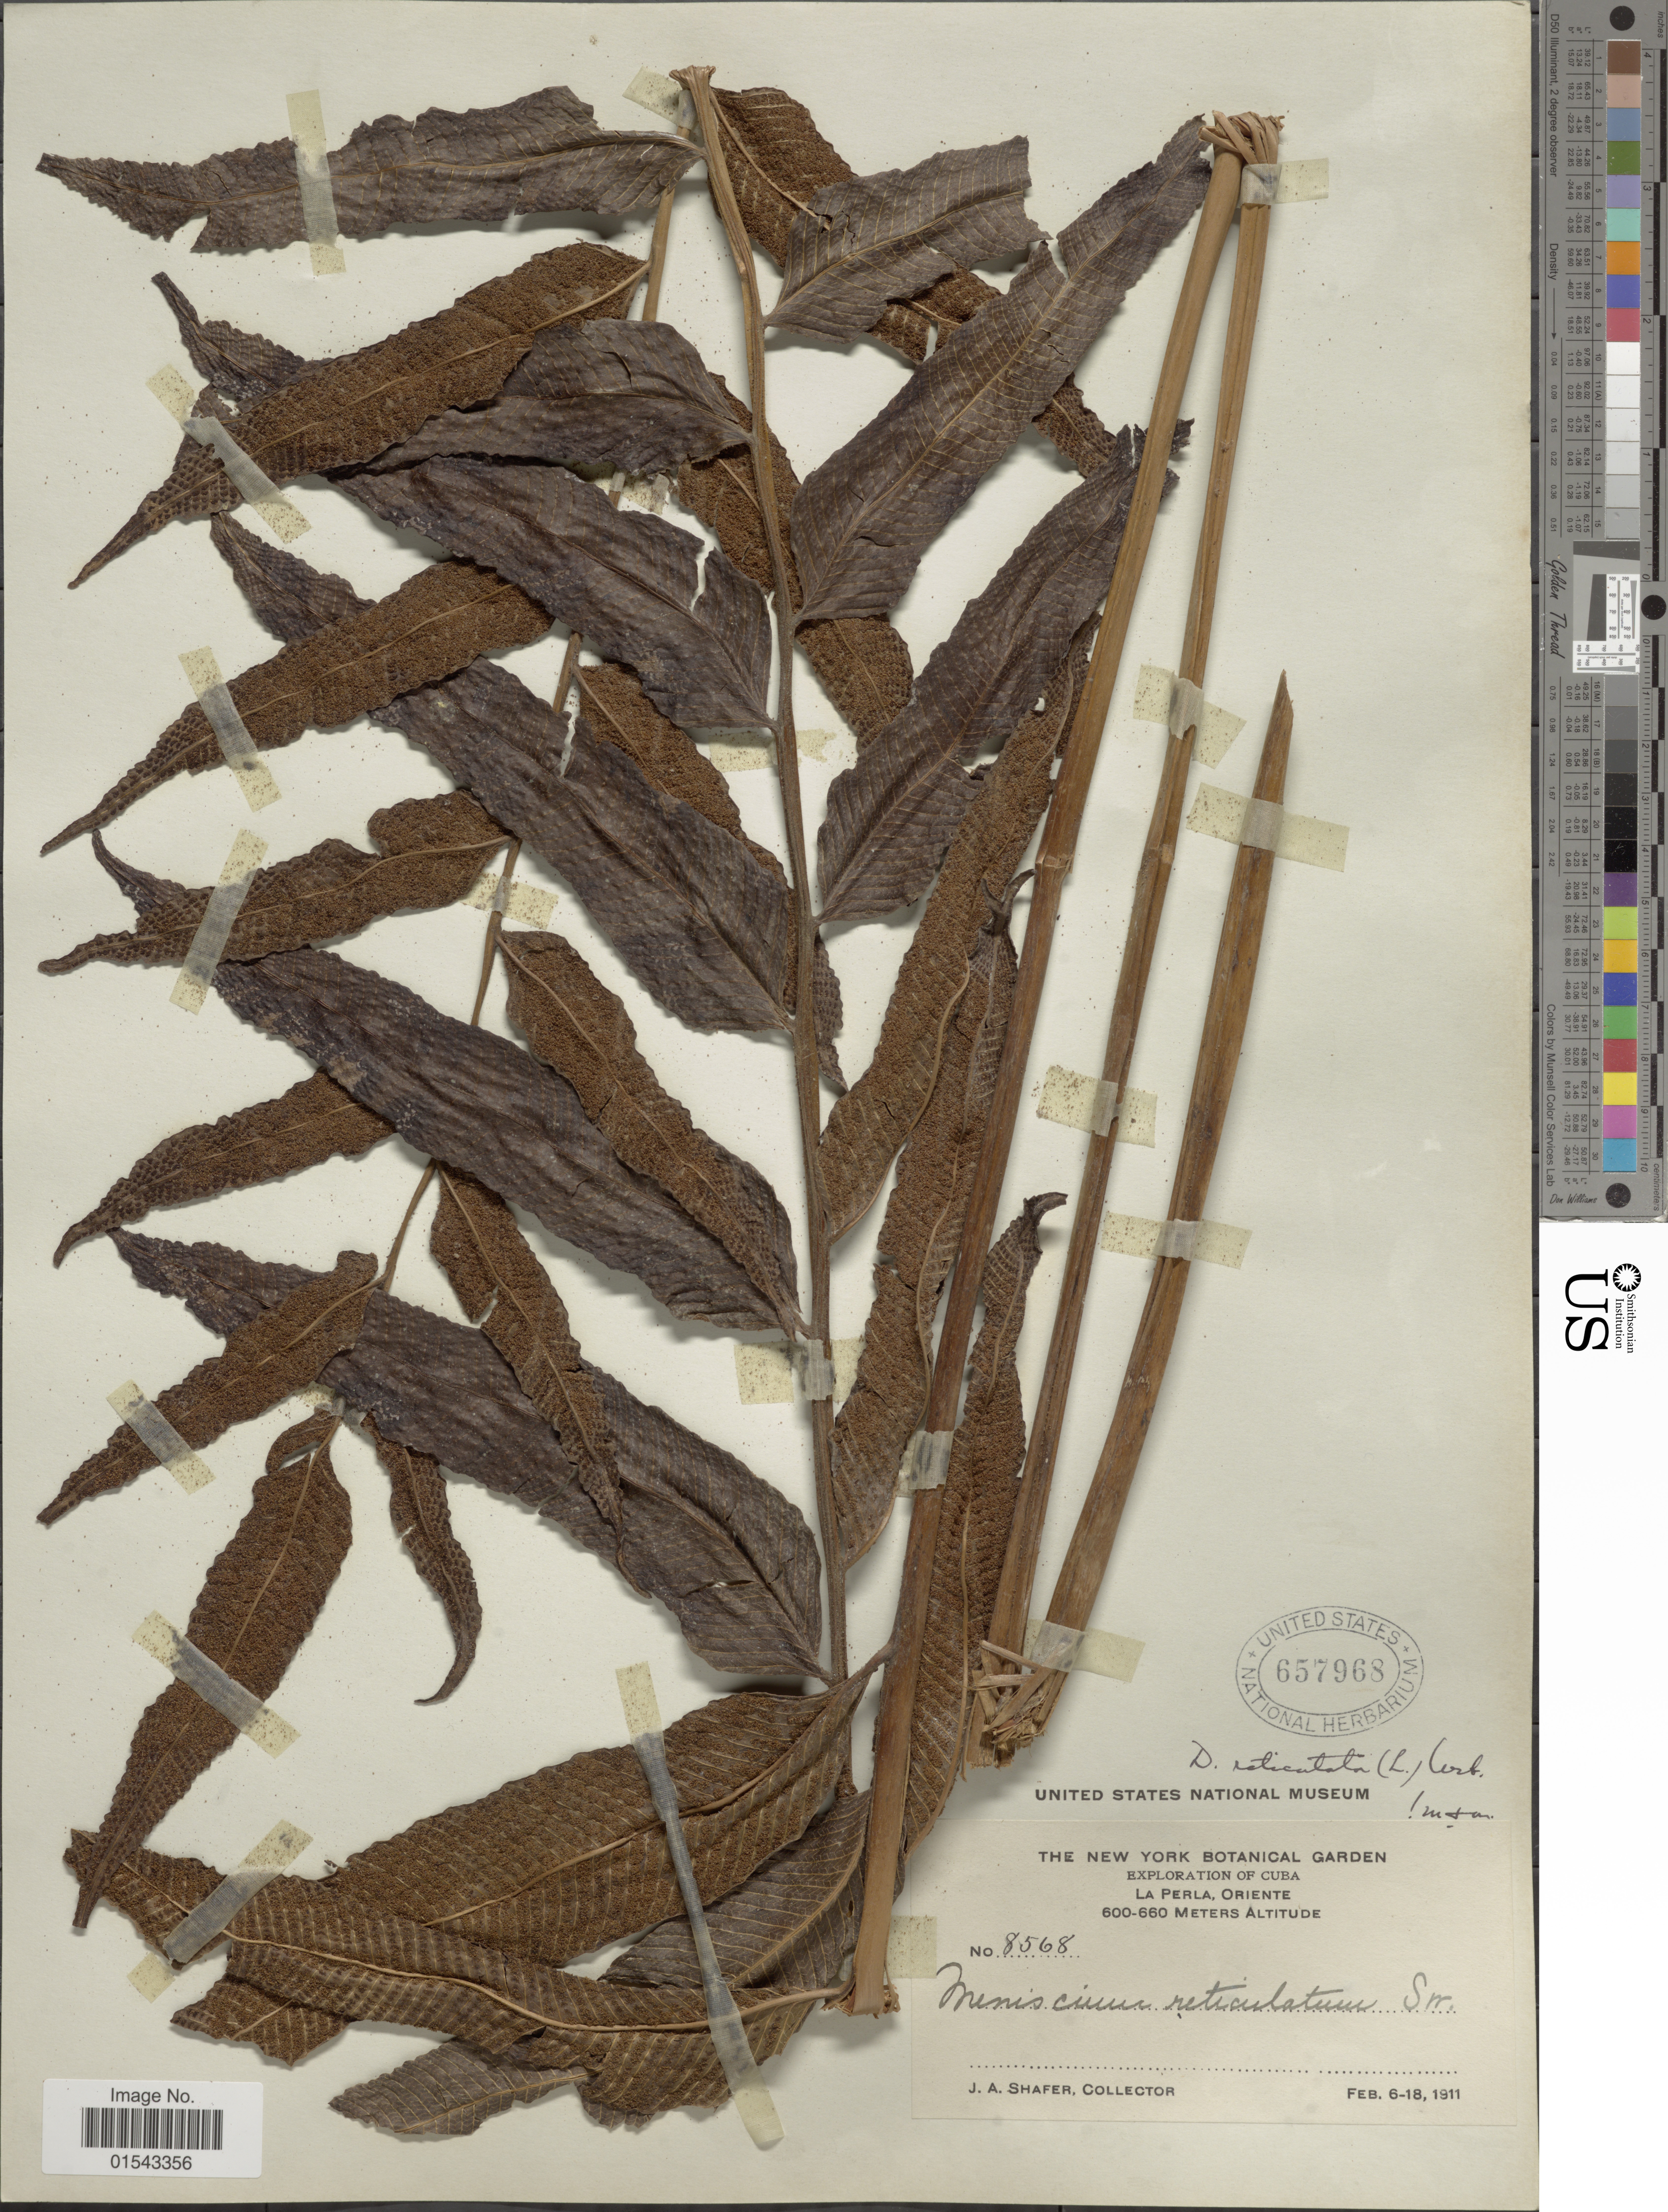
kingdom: Plantae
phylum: Tracheophyta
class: Polypodiopsida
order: Polypodiales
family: Thelypteridaceae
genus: Meniscium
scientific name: Meniscium reticulatum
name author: (L.) Sw.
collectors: J. A. Shafer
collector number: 8568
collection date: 1911-02-06/1911-02-18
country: Cuba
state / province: Oriente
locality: La Perla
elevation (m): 600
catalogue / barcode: US 657968